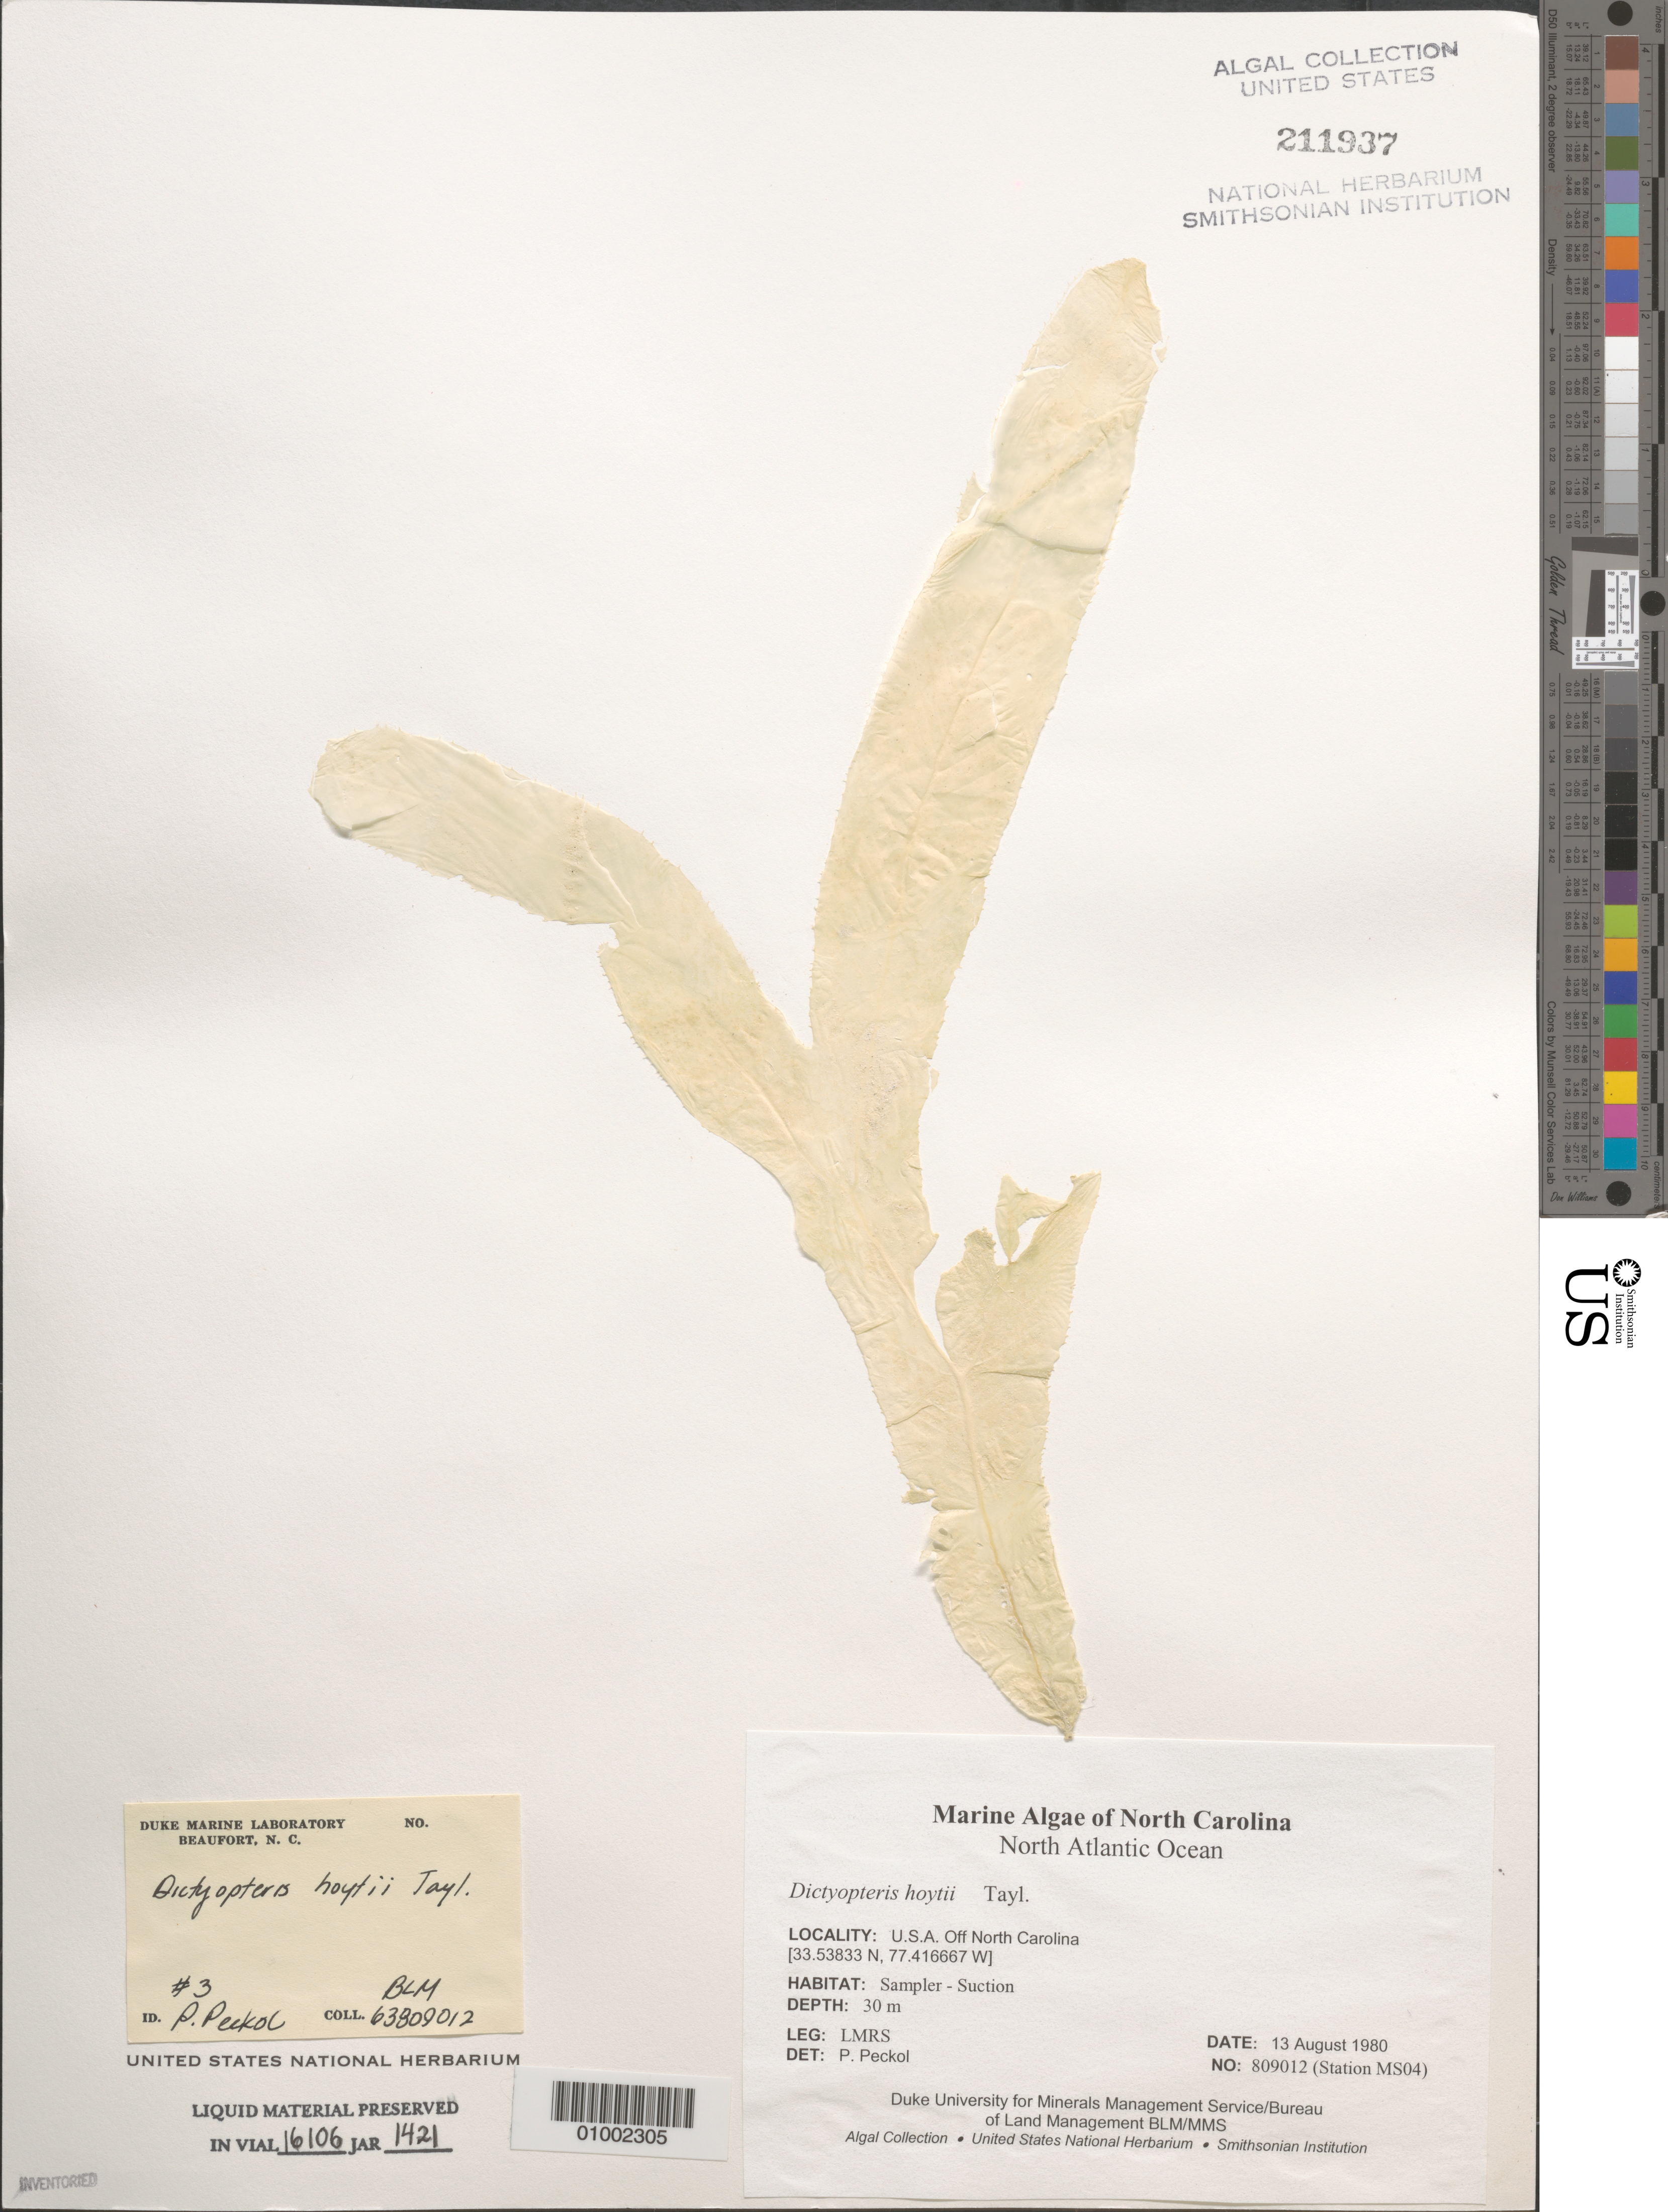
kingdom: Chromista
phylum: Ochrophyta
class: Phaeophyceae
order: Dictyotales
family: Dictyotaceae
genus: Dictyopteris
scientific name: Dictyopteris hoytii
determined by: Peckol, P.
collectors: LMRS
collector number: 809011 (Station MS04)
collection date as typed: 13 Aug 1980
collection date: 1980-08-13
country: United States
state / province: North Carolina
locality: North Atlantic Ocean off North Carolina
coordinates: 33.538333 N, 77.416667 W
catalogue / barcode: US 211937